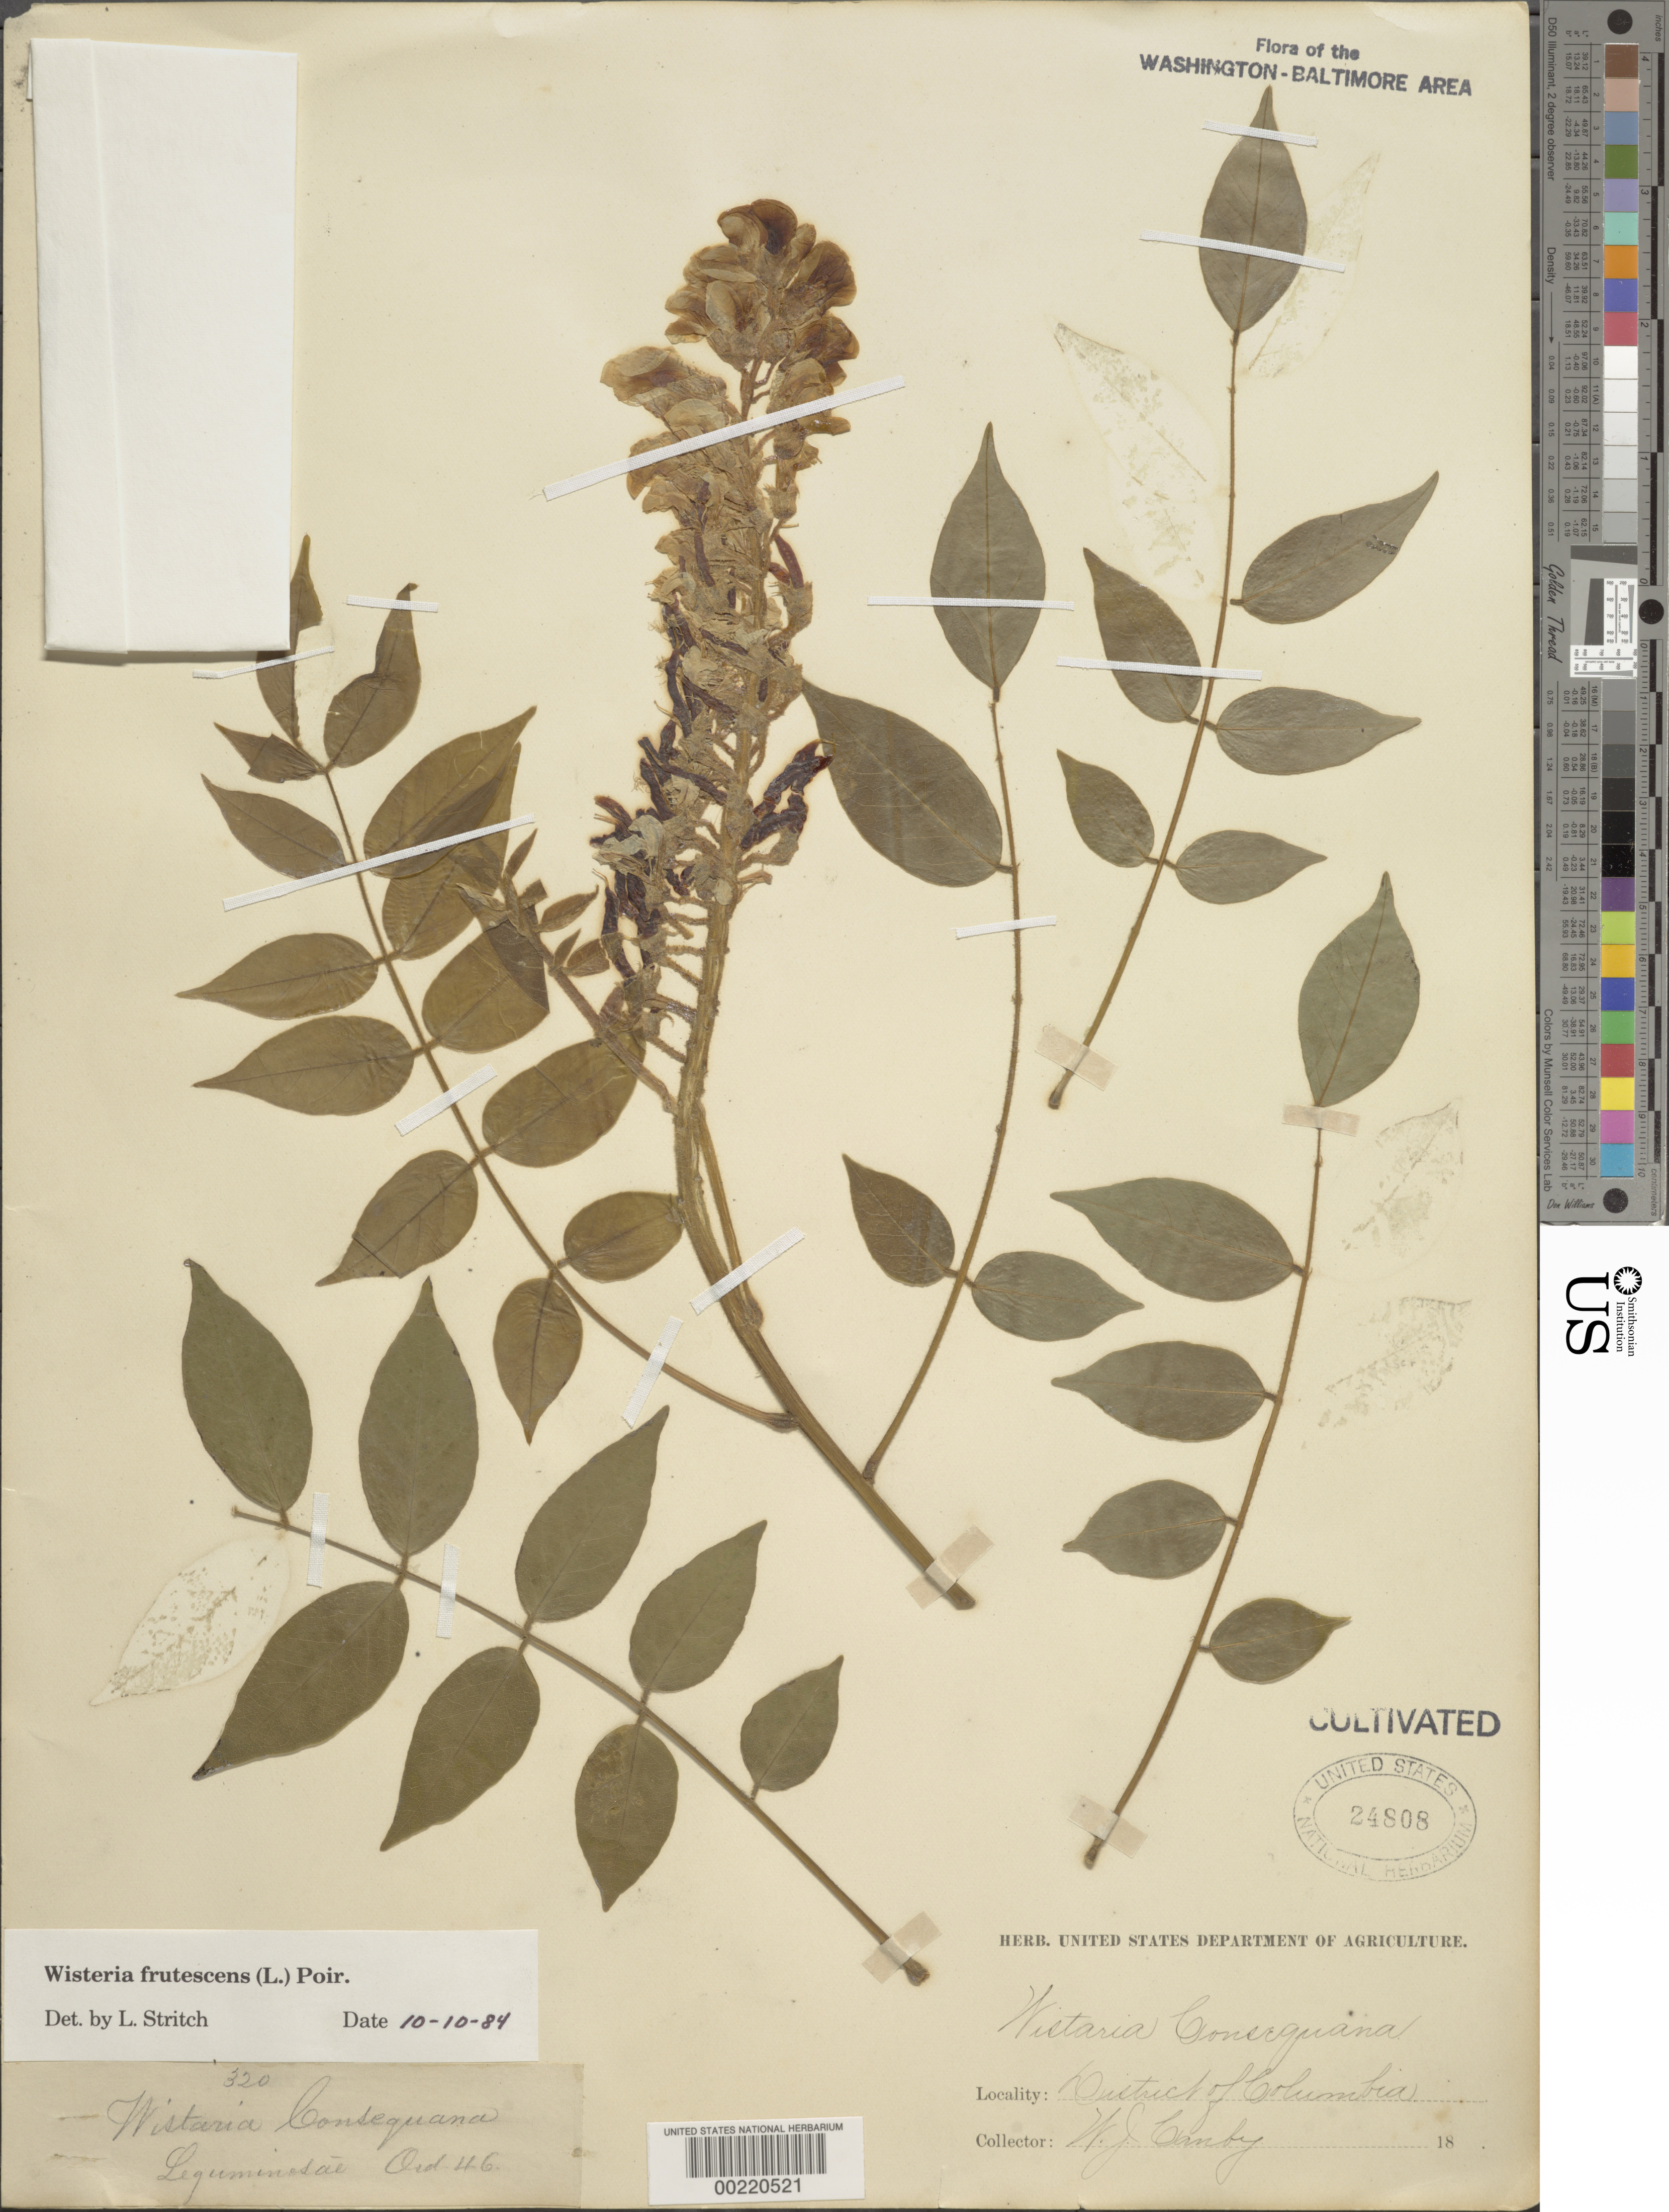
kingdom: Plantae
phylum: Tracheophyta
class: Magnoliopsida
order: Fabales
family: Fabaceae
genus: Wisteria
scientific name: Wisteria frutescens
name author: (L.) Poir.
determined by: Stritch, l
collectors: W. Canby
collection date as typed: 18--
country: United States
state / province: District of Columbia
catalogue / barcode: US 24808